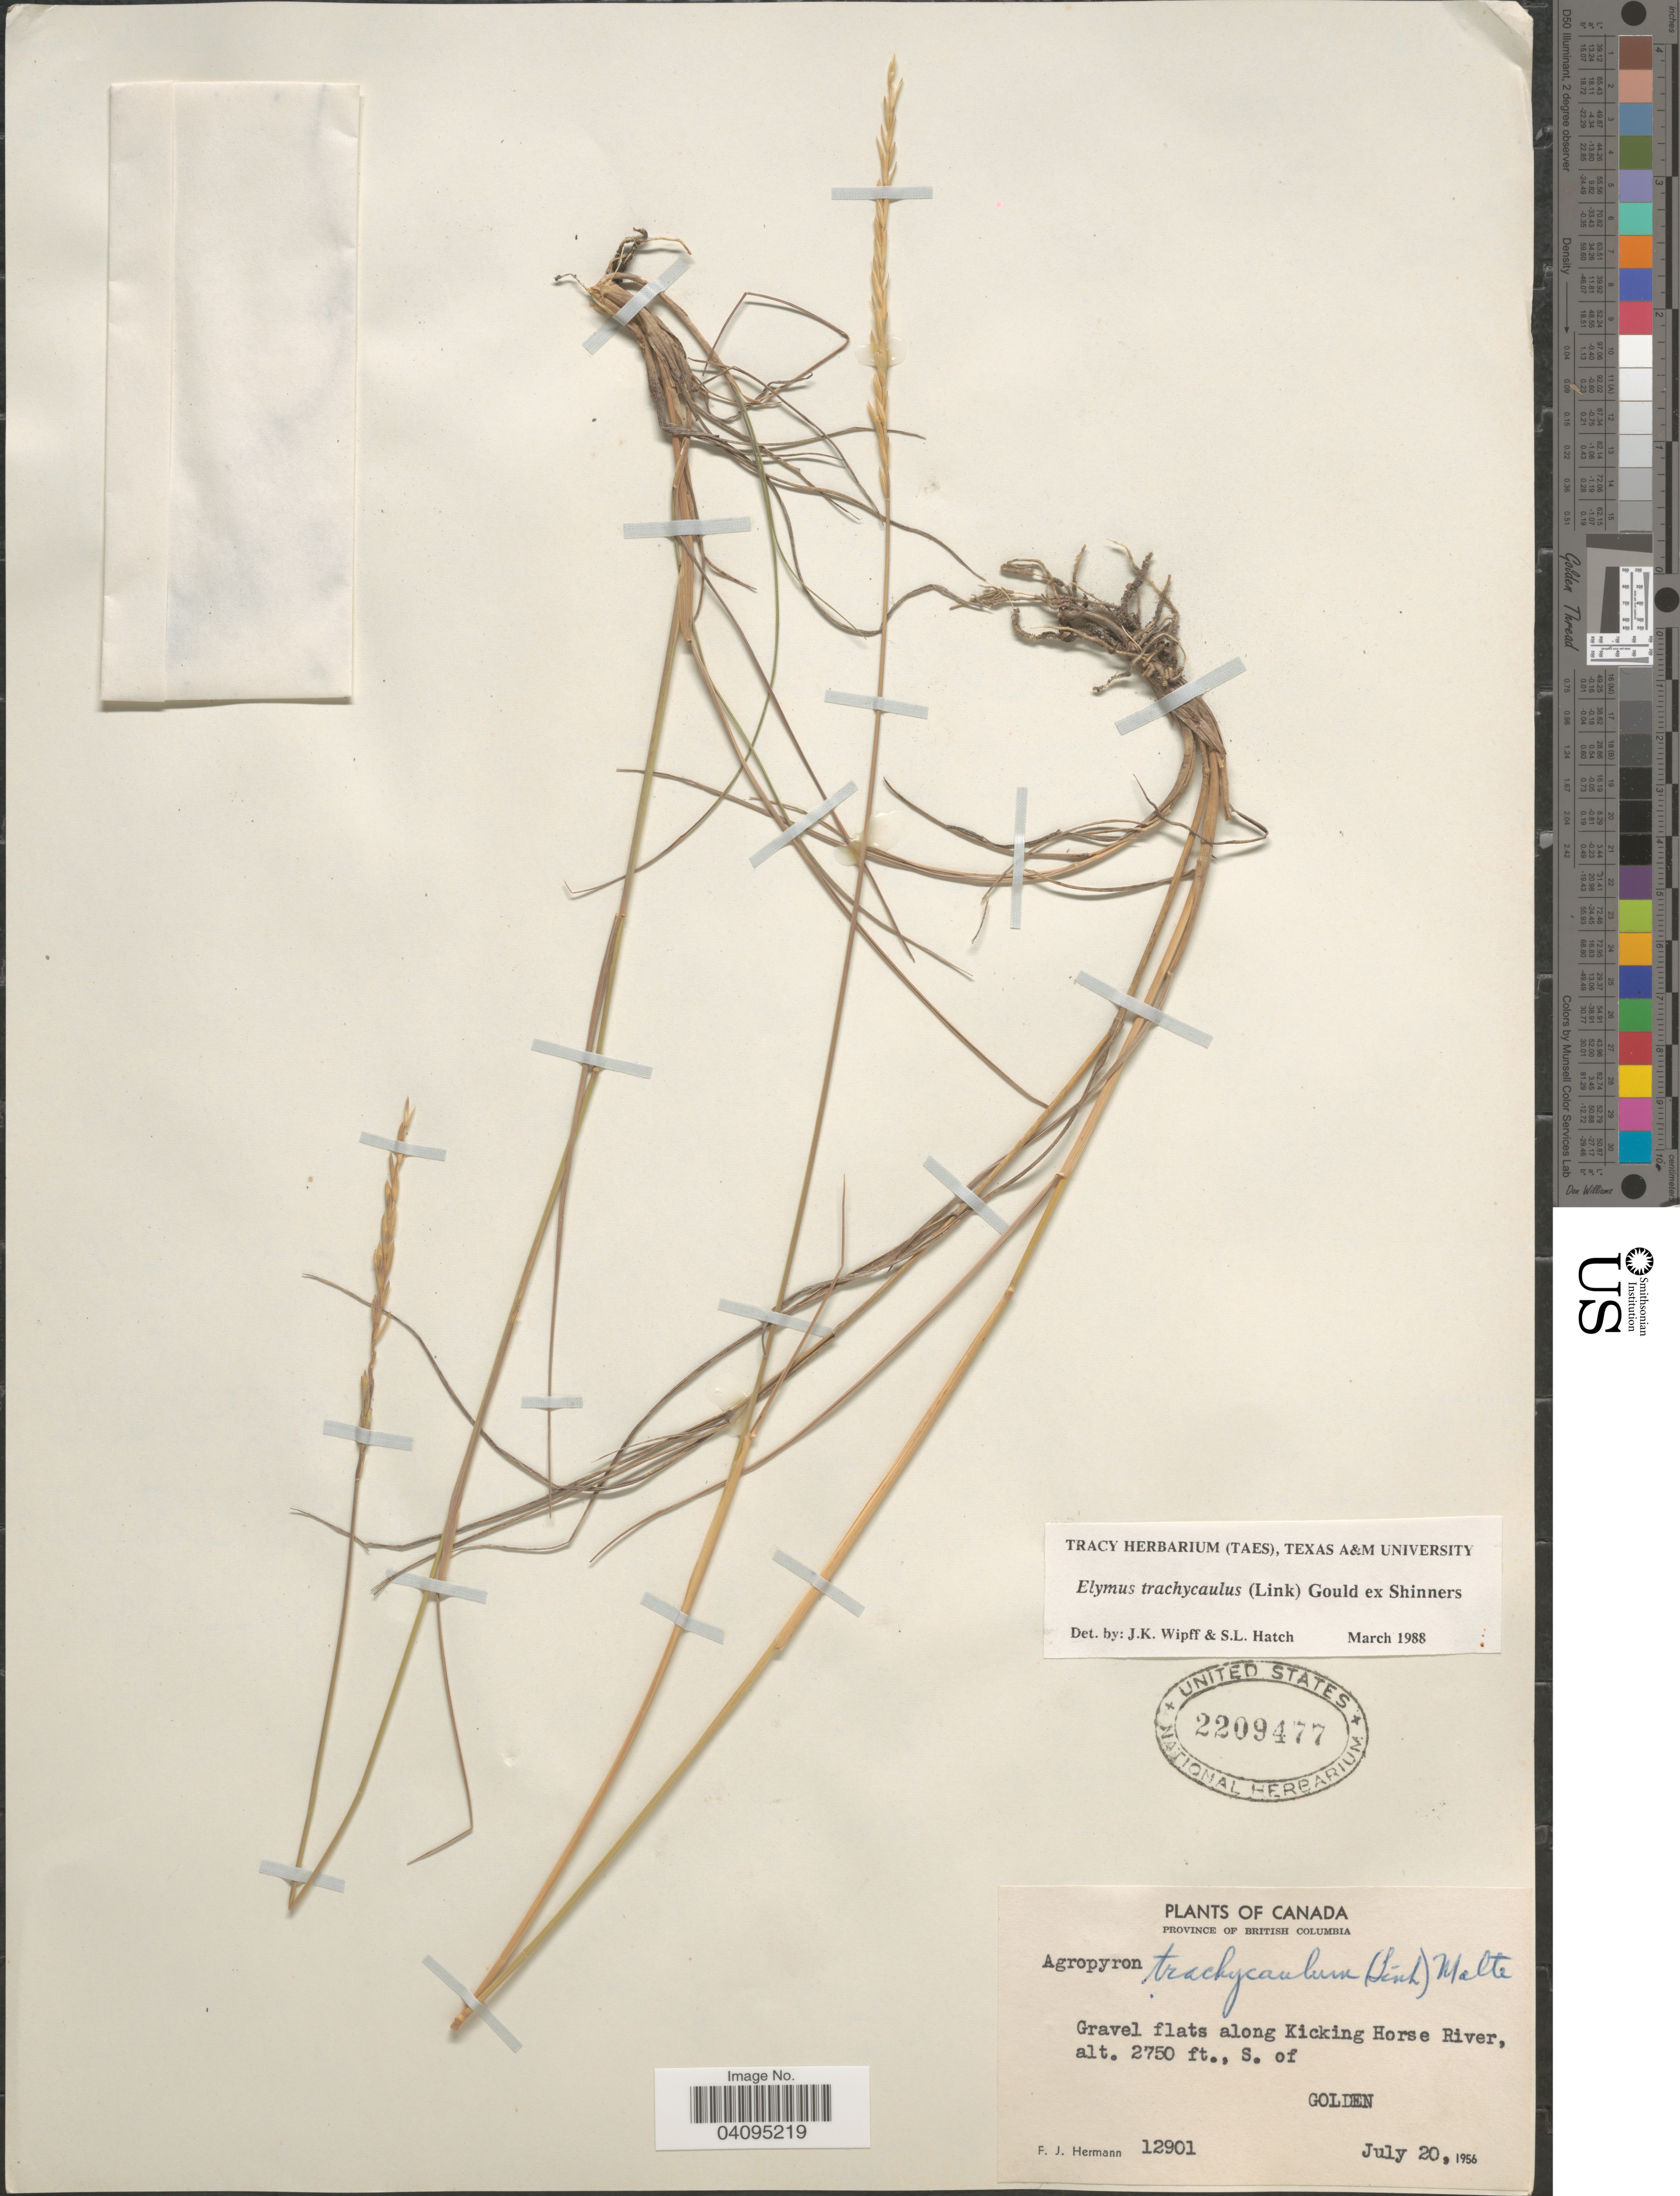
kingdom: Plantae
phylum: Tracheophyta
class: Liliopsida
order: Poales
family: Poaceae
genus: Elymus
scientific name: Elymus trachycaulus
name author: (Link) Gould ex Shinners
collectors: F. J. Hermann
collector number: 12901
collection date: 1956-07-20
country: Canada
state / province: British Columbia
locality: Gravel flats along Kicking Horse River, S. of Golden.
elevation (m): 838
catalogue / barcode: US 2209477